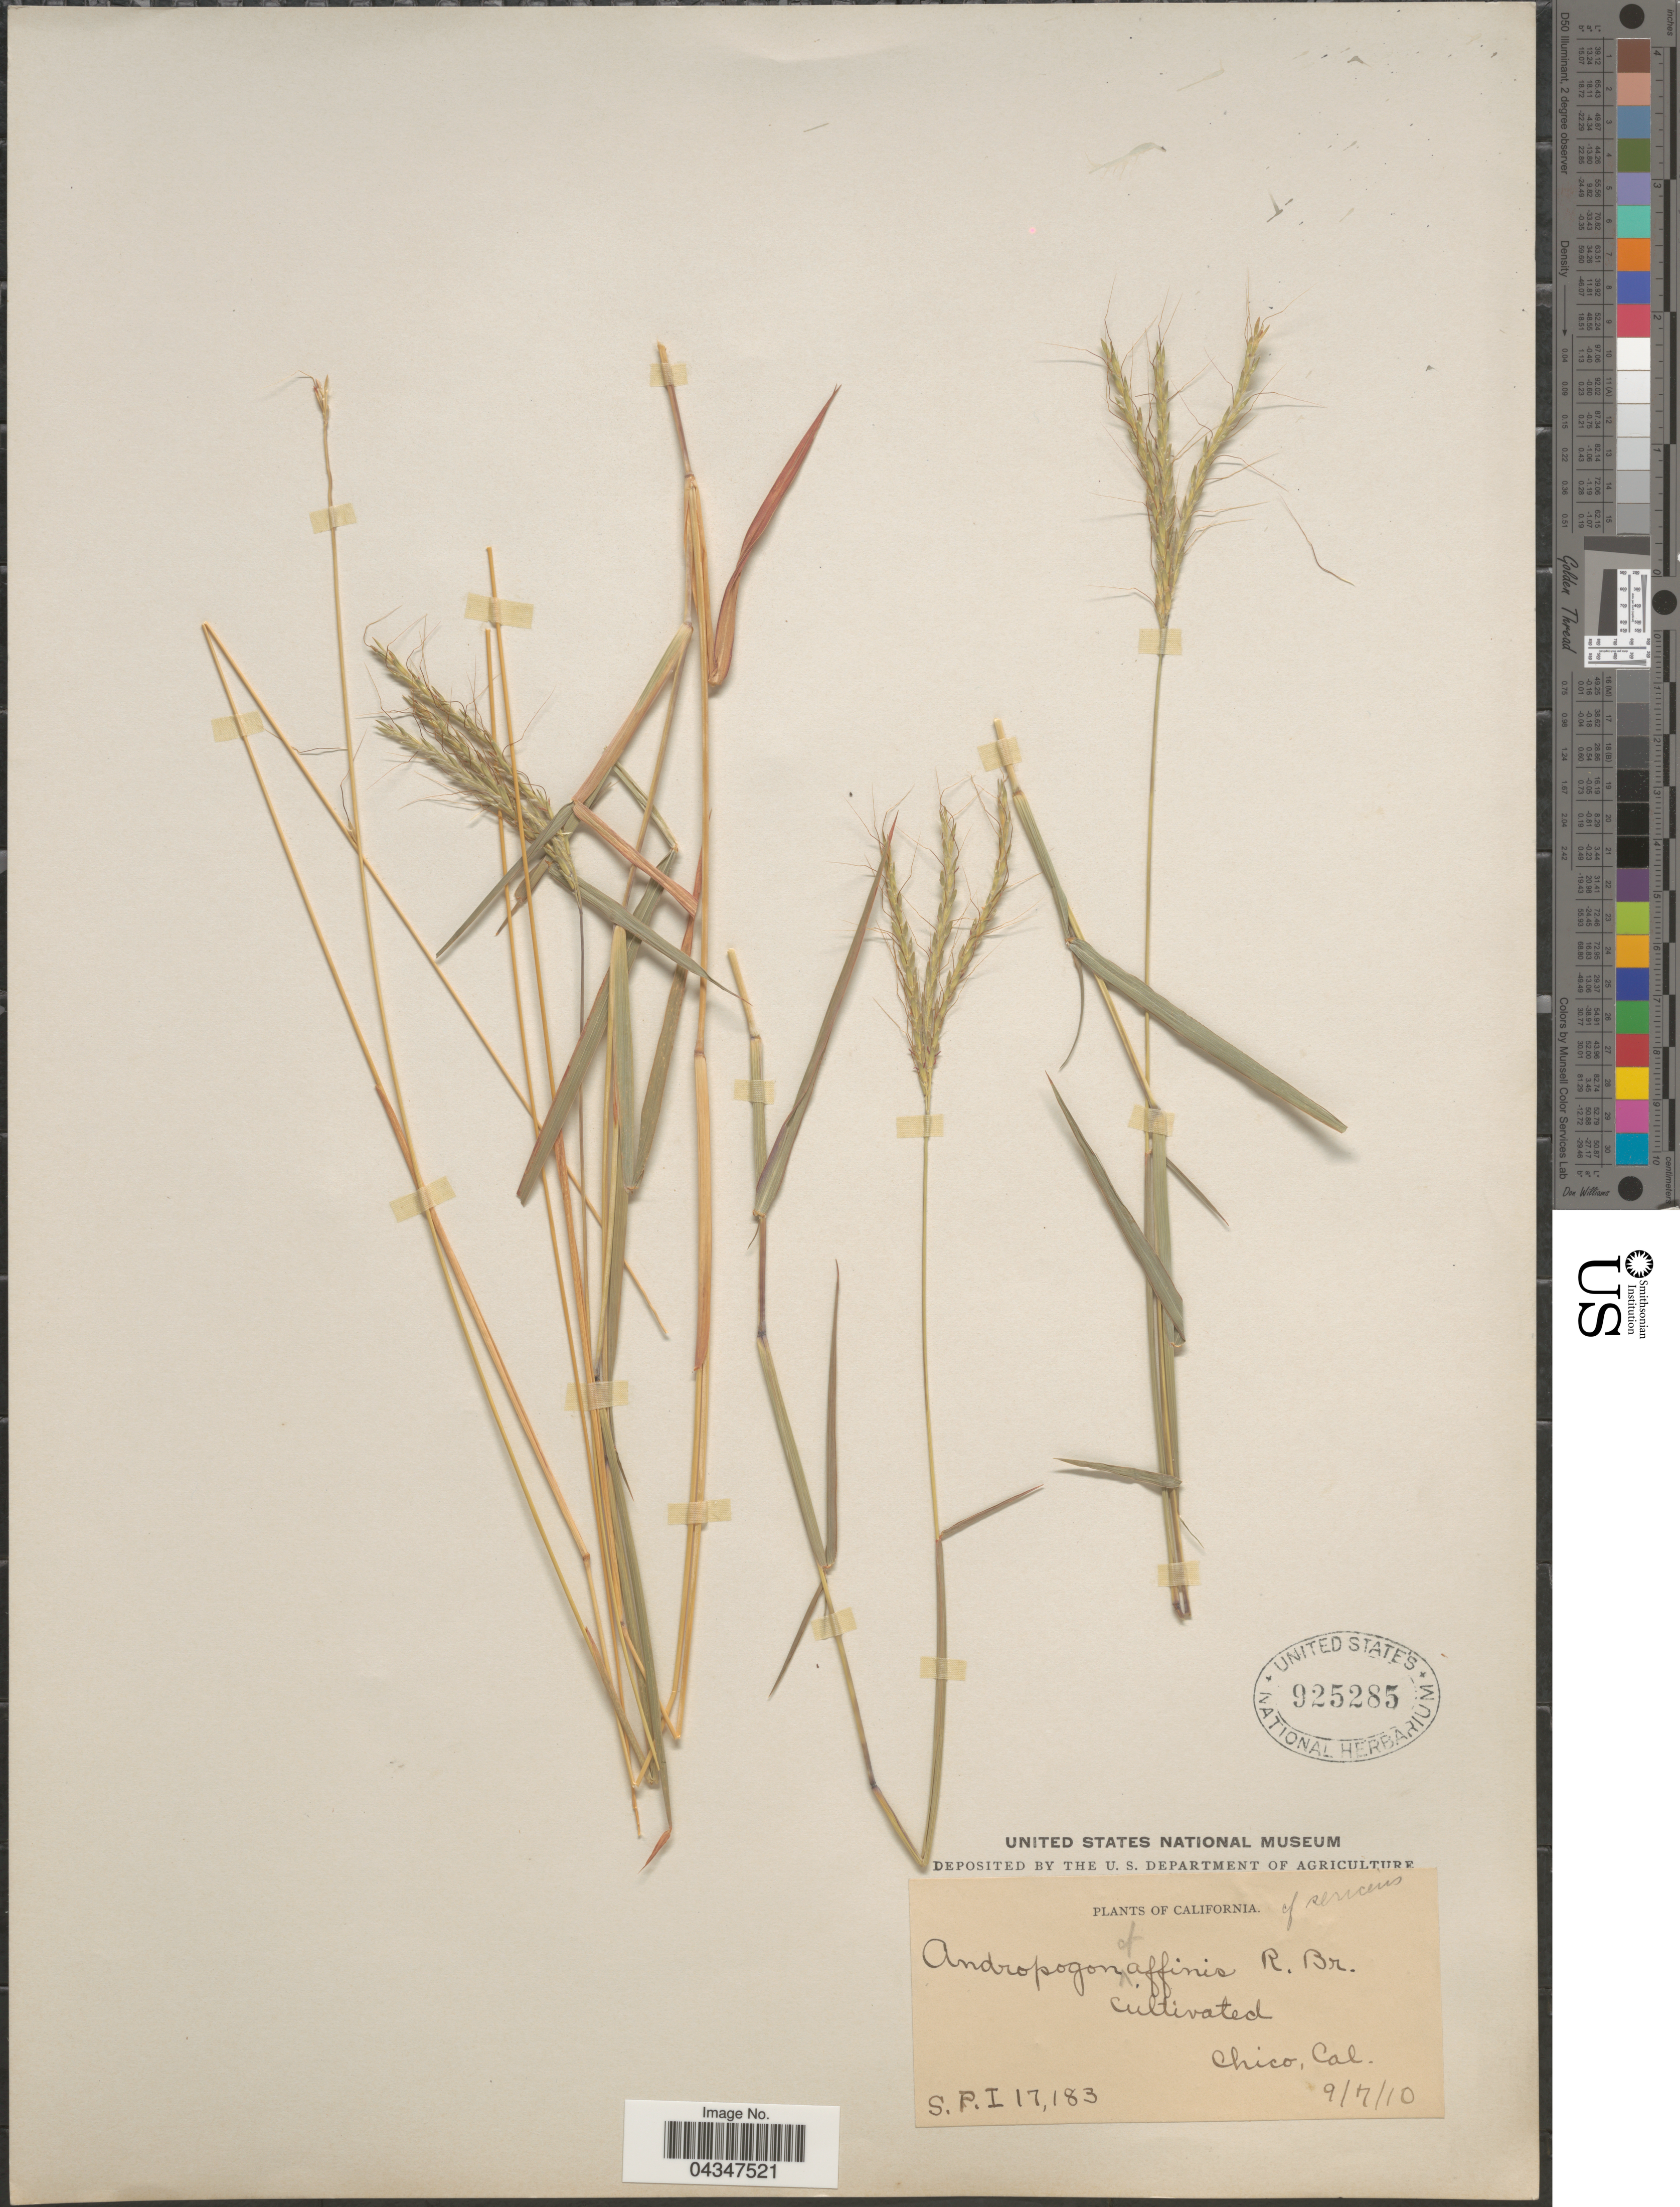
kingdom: Plantae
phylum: Tracheophyta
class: Liliopsida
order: Poales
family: Poaceae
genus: Andropogon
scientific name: Andropogon sp.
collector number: S.P.I.17183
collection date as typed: Transcribed d/m/y: 7/9/10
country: United States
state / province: California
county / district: Butte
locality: Chico.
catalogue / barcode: US 925285